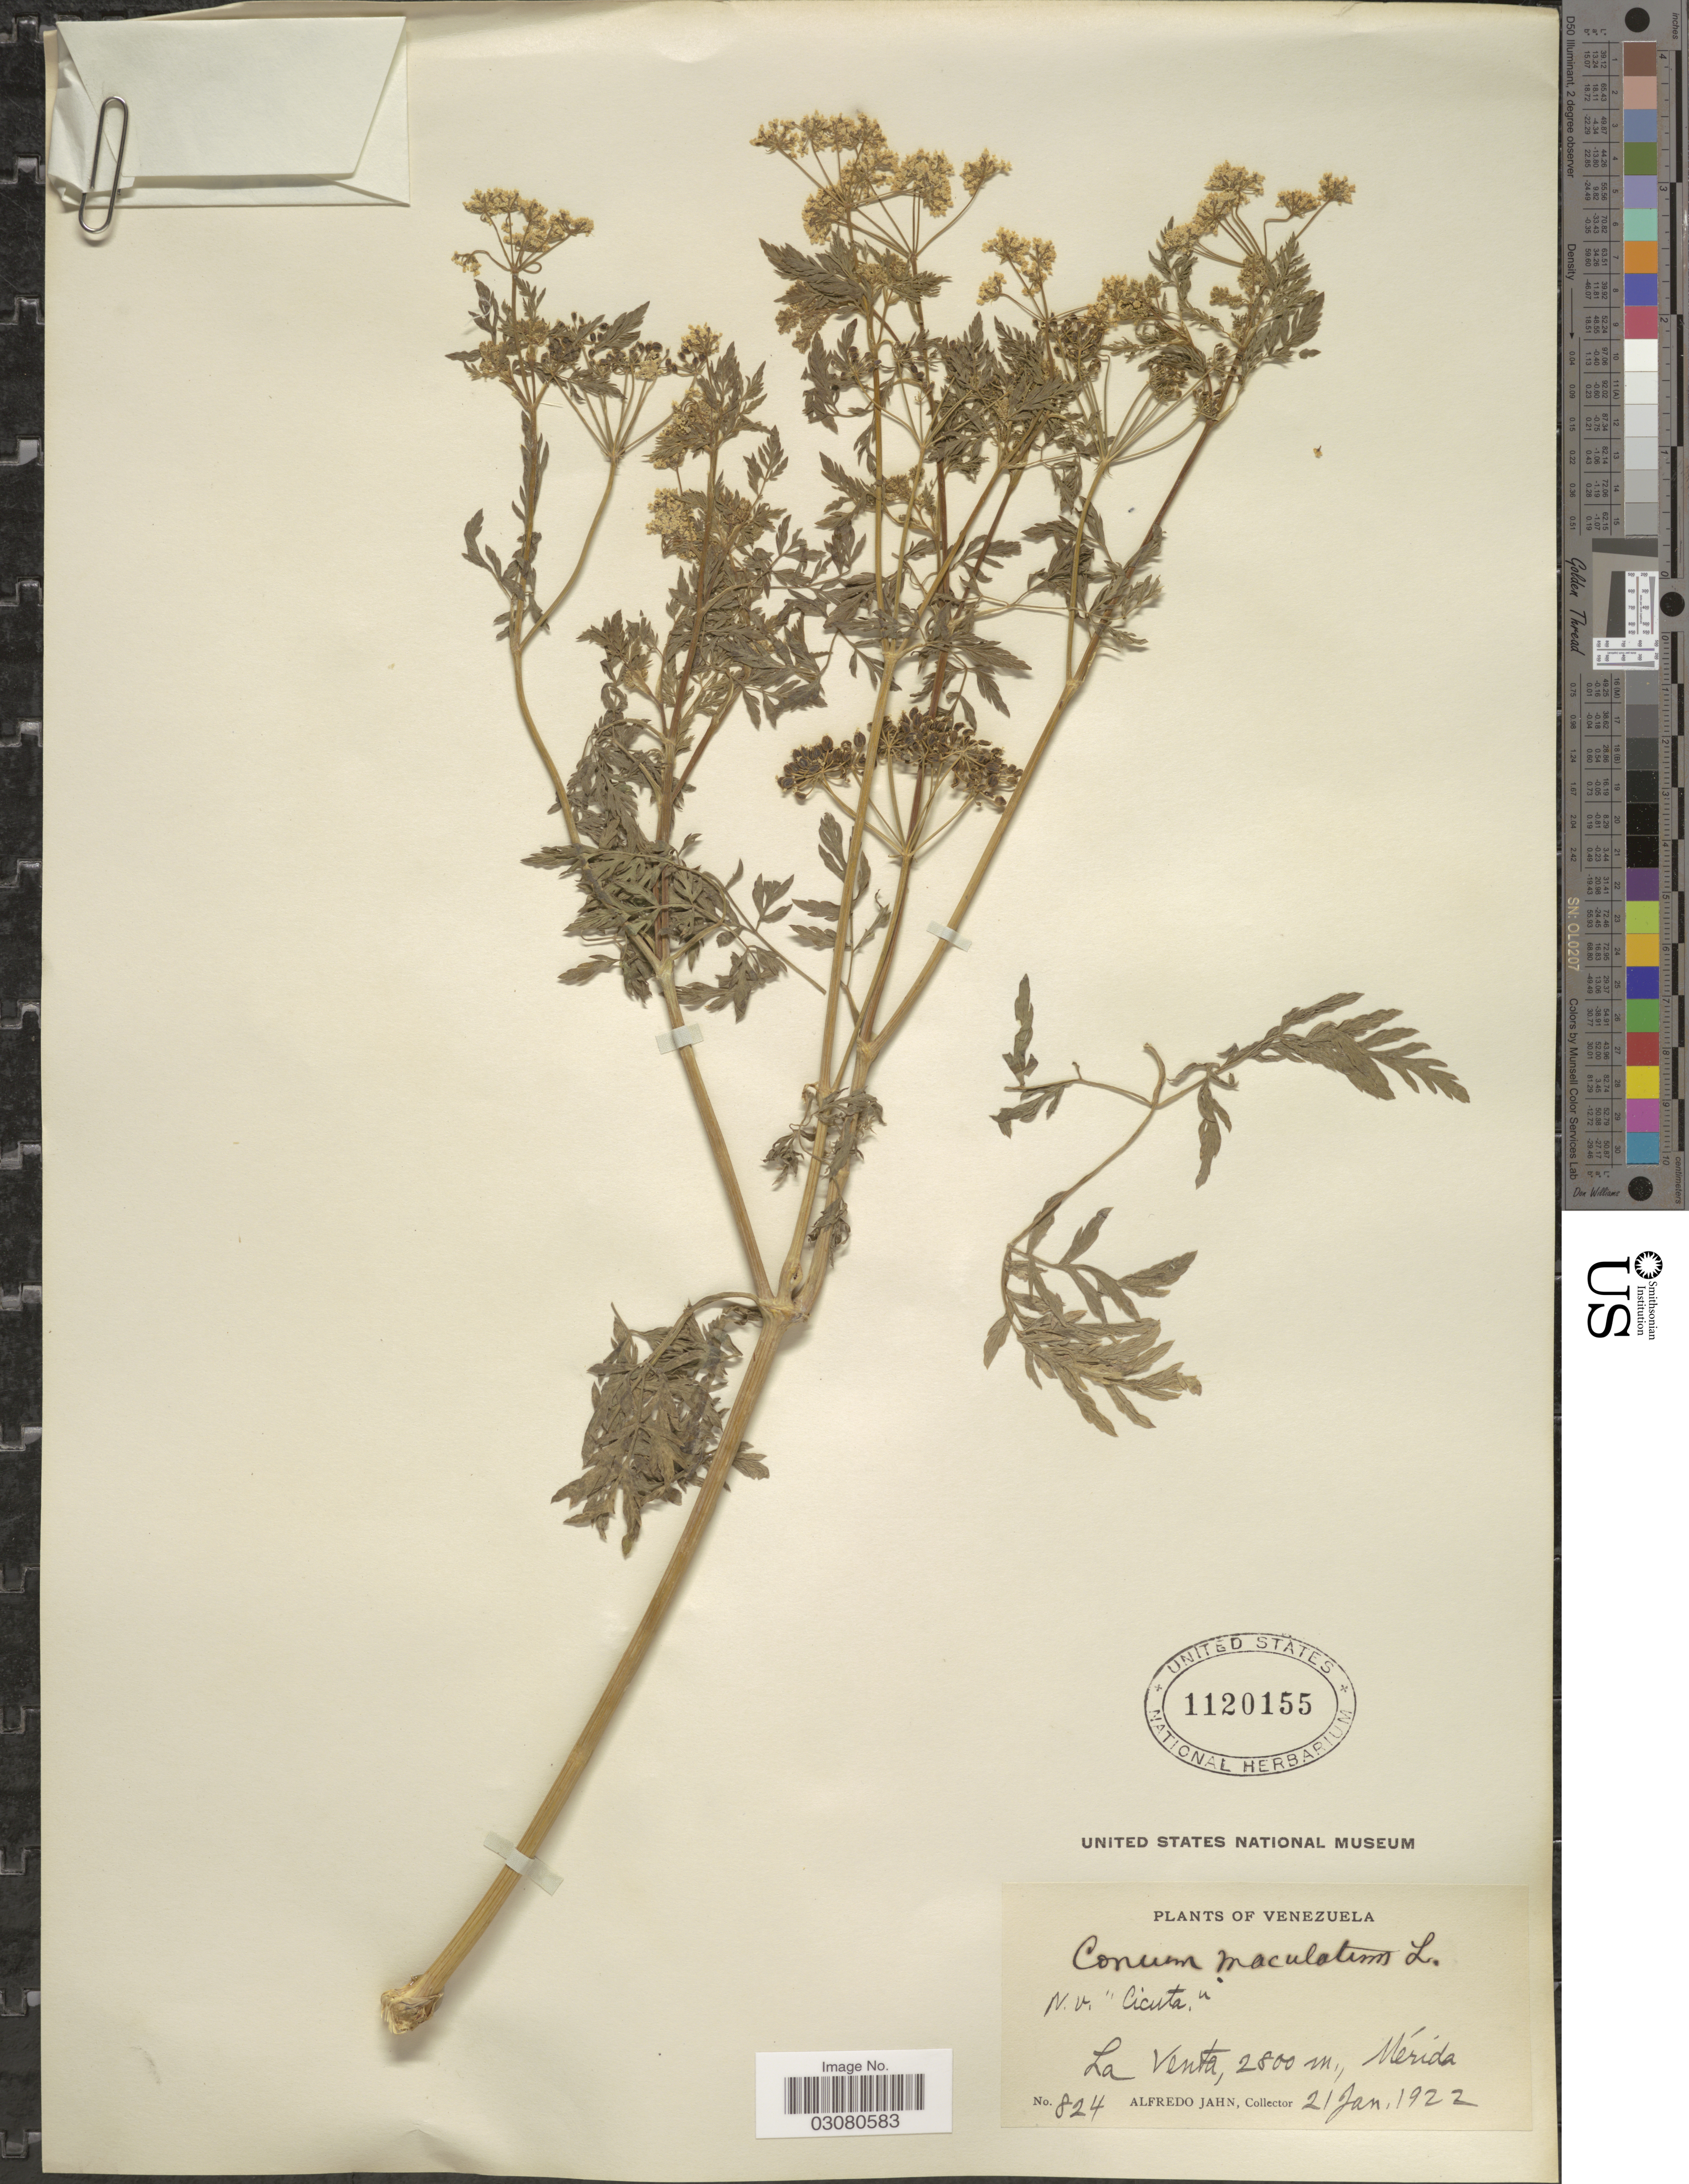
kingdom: Plantae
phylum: Tracheophyta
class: Magnoliopsida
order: Apiales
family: Apiaceae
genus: Conium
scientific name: Conium maculatum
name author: L.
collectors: A. Jahn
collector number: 824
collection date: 1922-01-21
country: Venezuela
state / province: Mérida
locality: La Venta.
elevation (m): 2800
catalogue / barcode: US 1120155